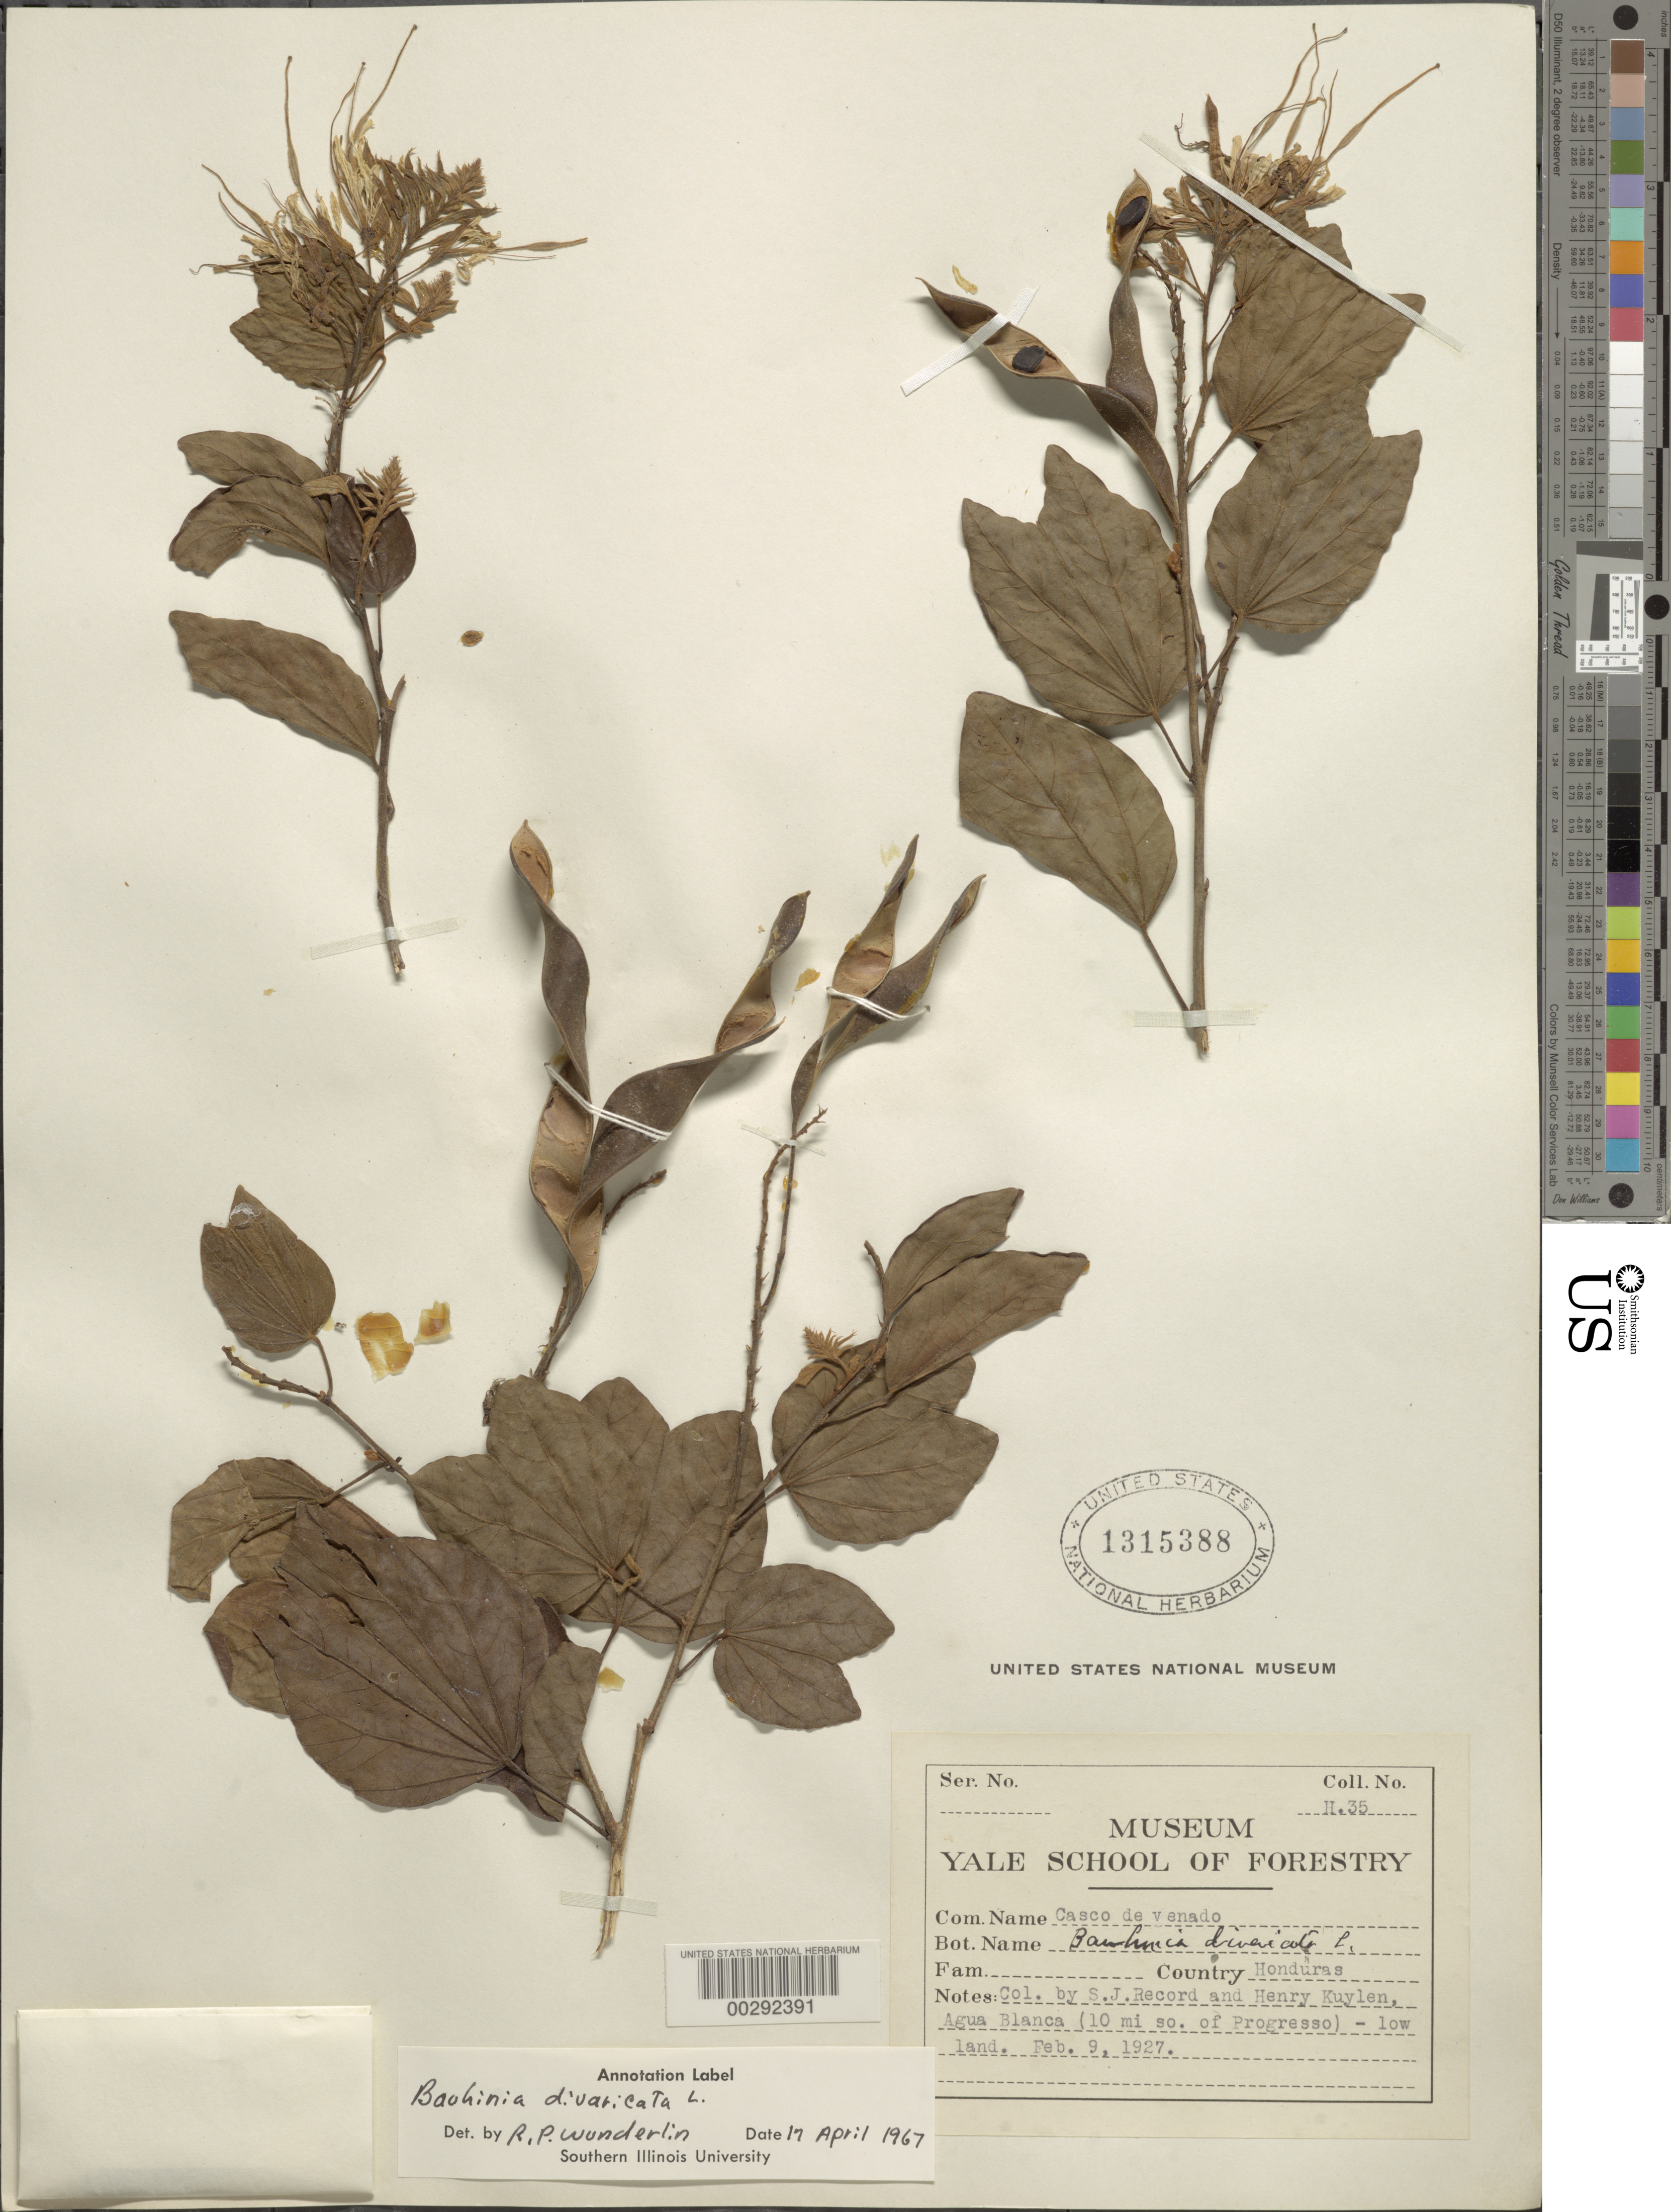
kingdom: Plantae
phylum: Tracheophyta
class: Magnoliopsida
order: Fabales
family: Fabaceae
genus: Bauhinia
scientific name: Bauhinia divaricata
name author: L.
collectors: S. J. Record & H. Kuylen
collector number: H.35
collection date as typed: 09 Feb 1927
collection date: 1927-02-09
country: Honduras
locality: Agua blanca (10 mi s of progresso)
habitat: Low land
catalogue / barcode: US 1315388